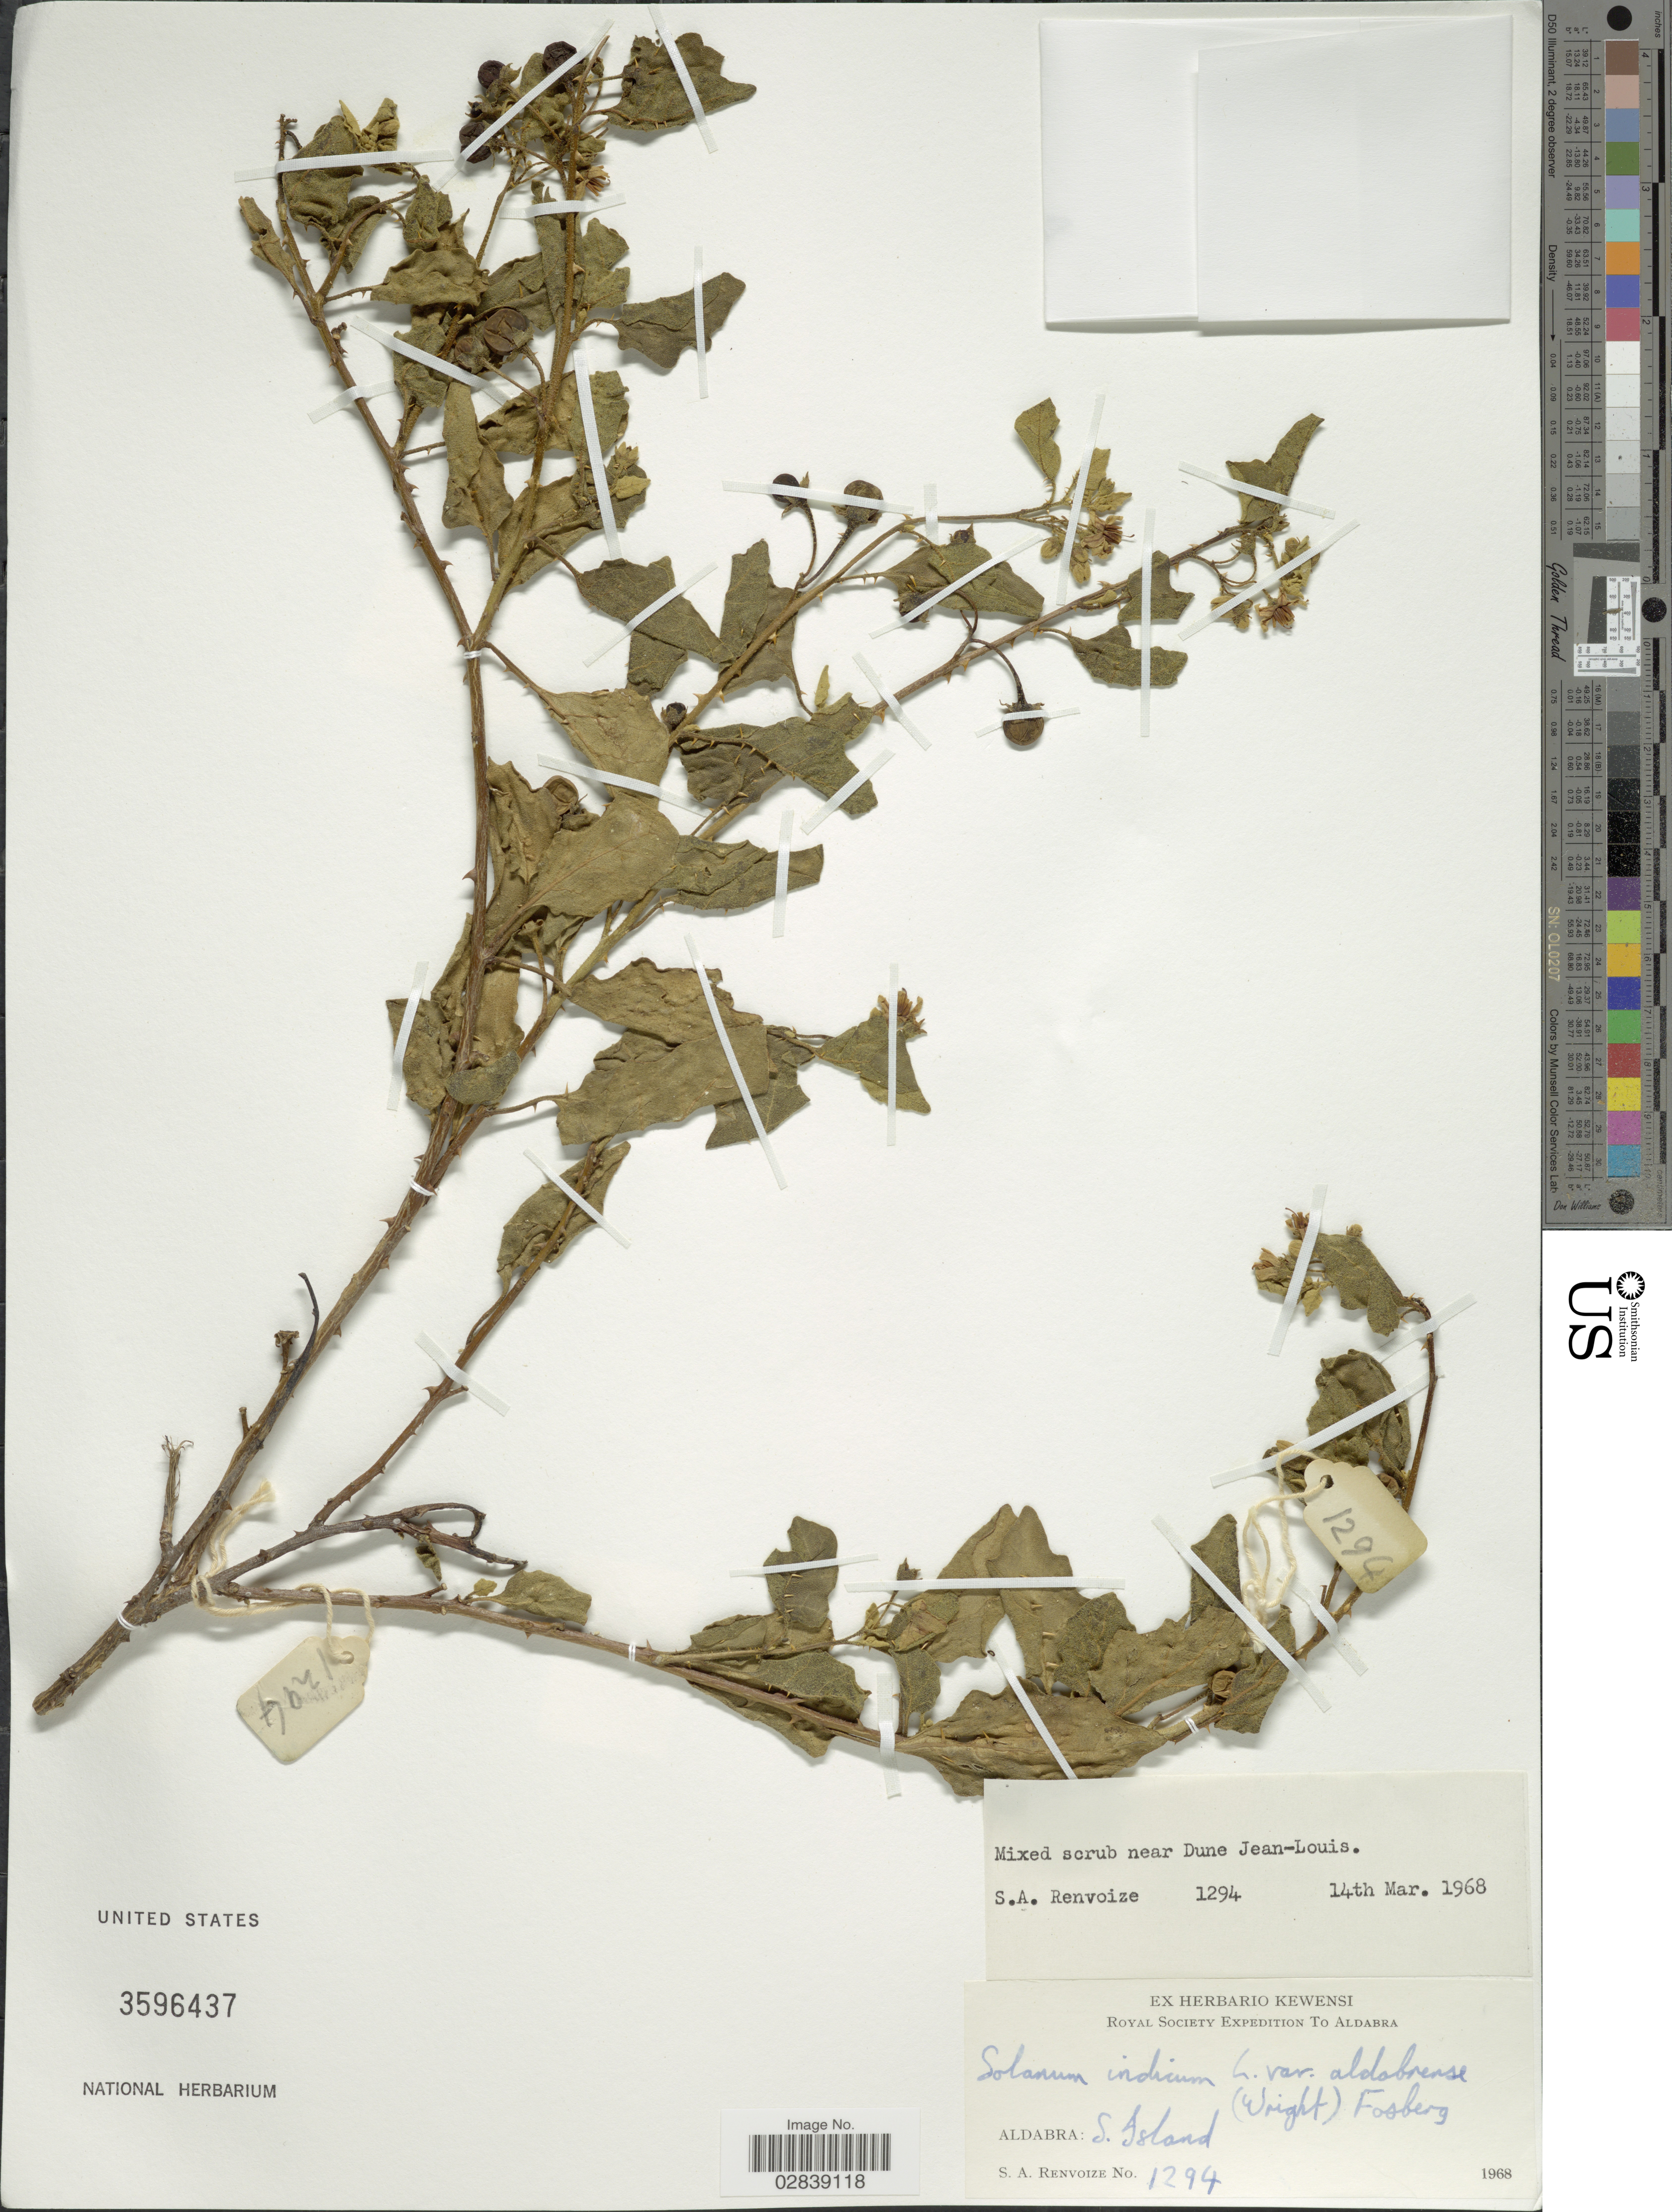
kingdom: Plantae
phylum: Tracheophyta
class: Magnoliopsida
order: Solanales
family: Solanaceae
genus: Solanum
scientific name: Solanum aldabrense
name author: C.H. Wright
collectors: S. A. Renvoize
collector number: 1294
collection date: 1968-03-14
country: Seychelles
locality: Mixed scrub near Dune Jean-Louis. Aldabra: S. Island.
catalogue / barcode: US 3596437